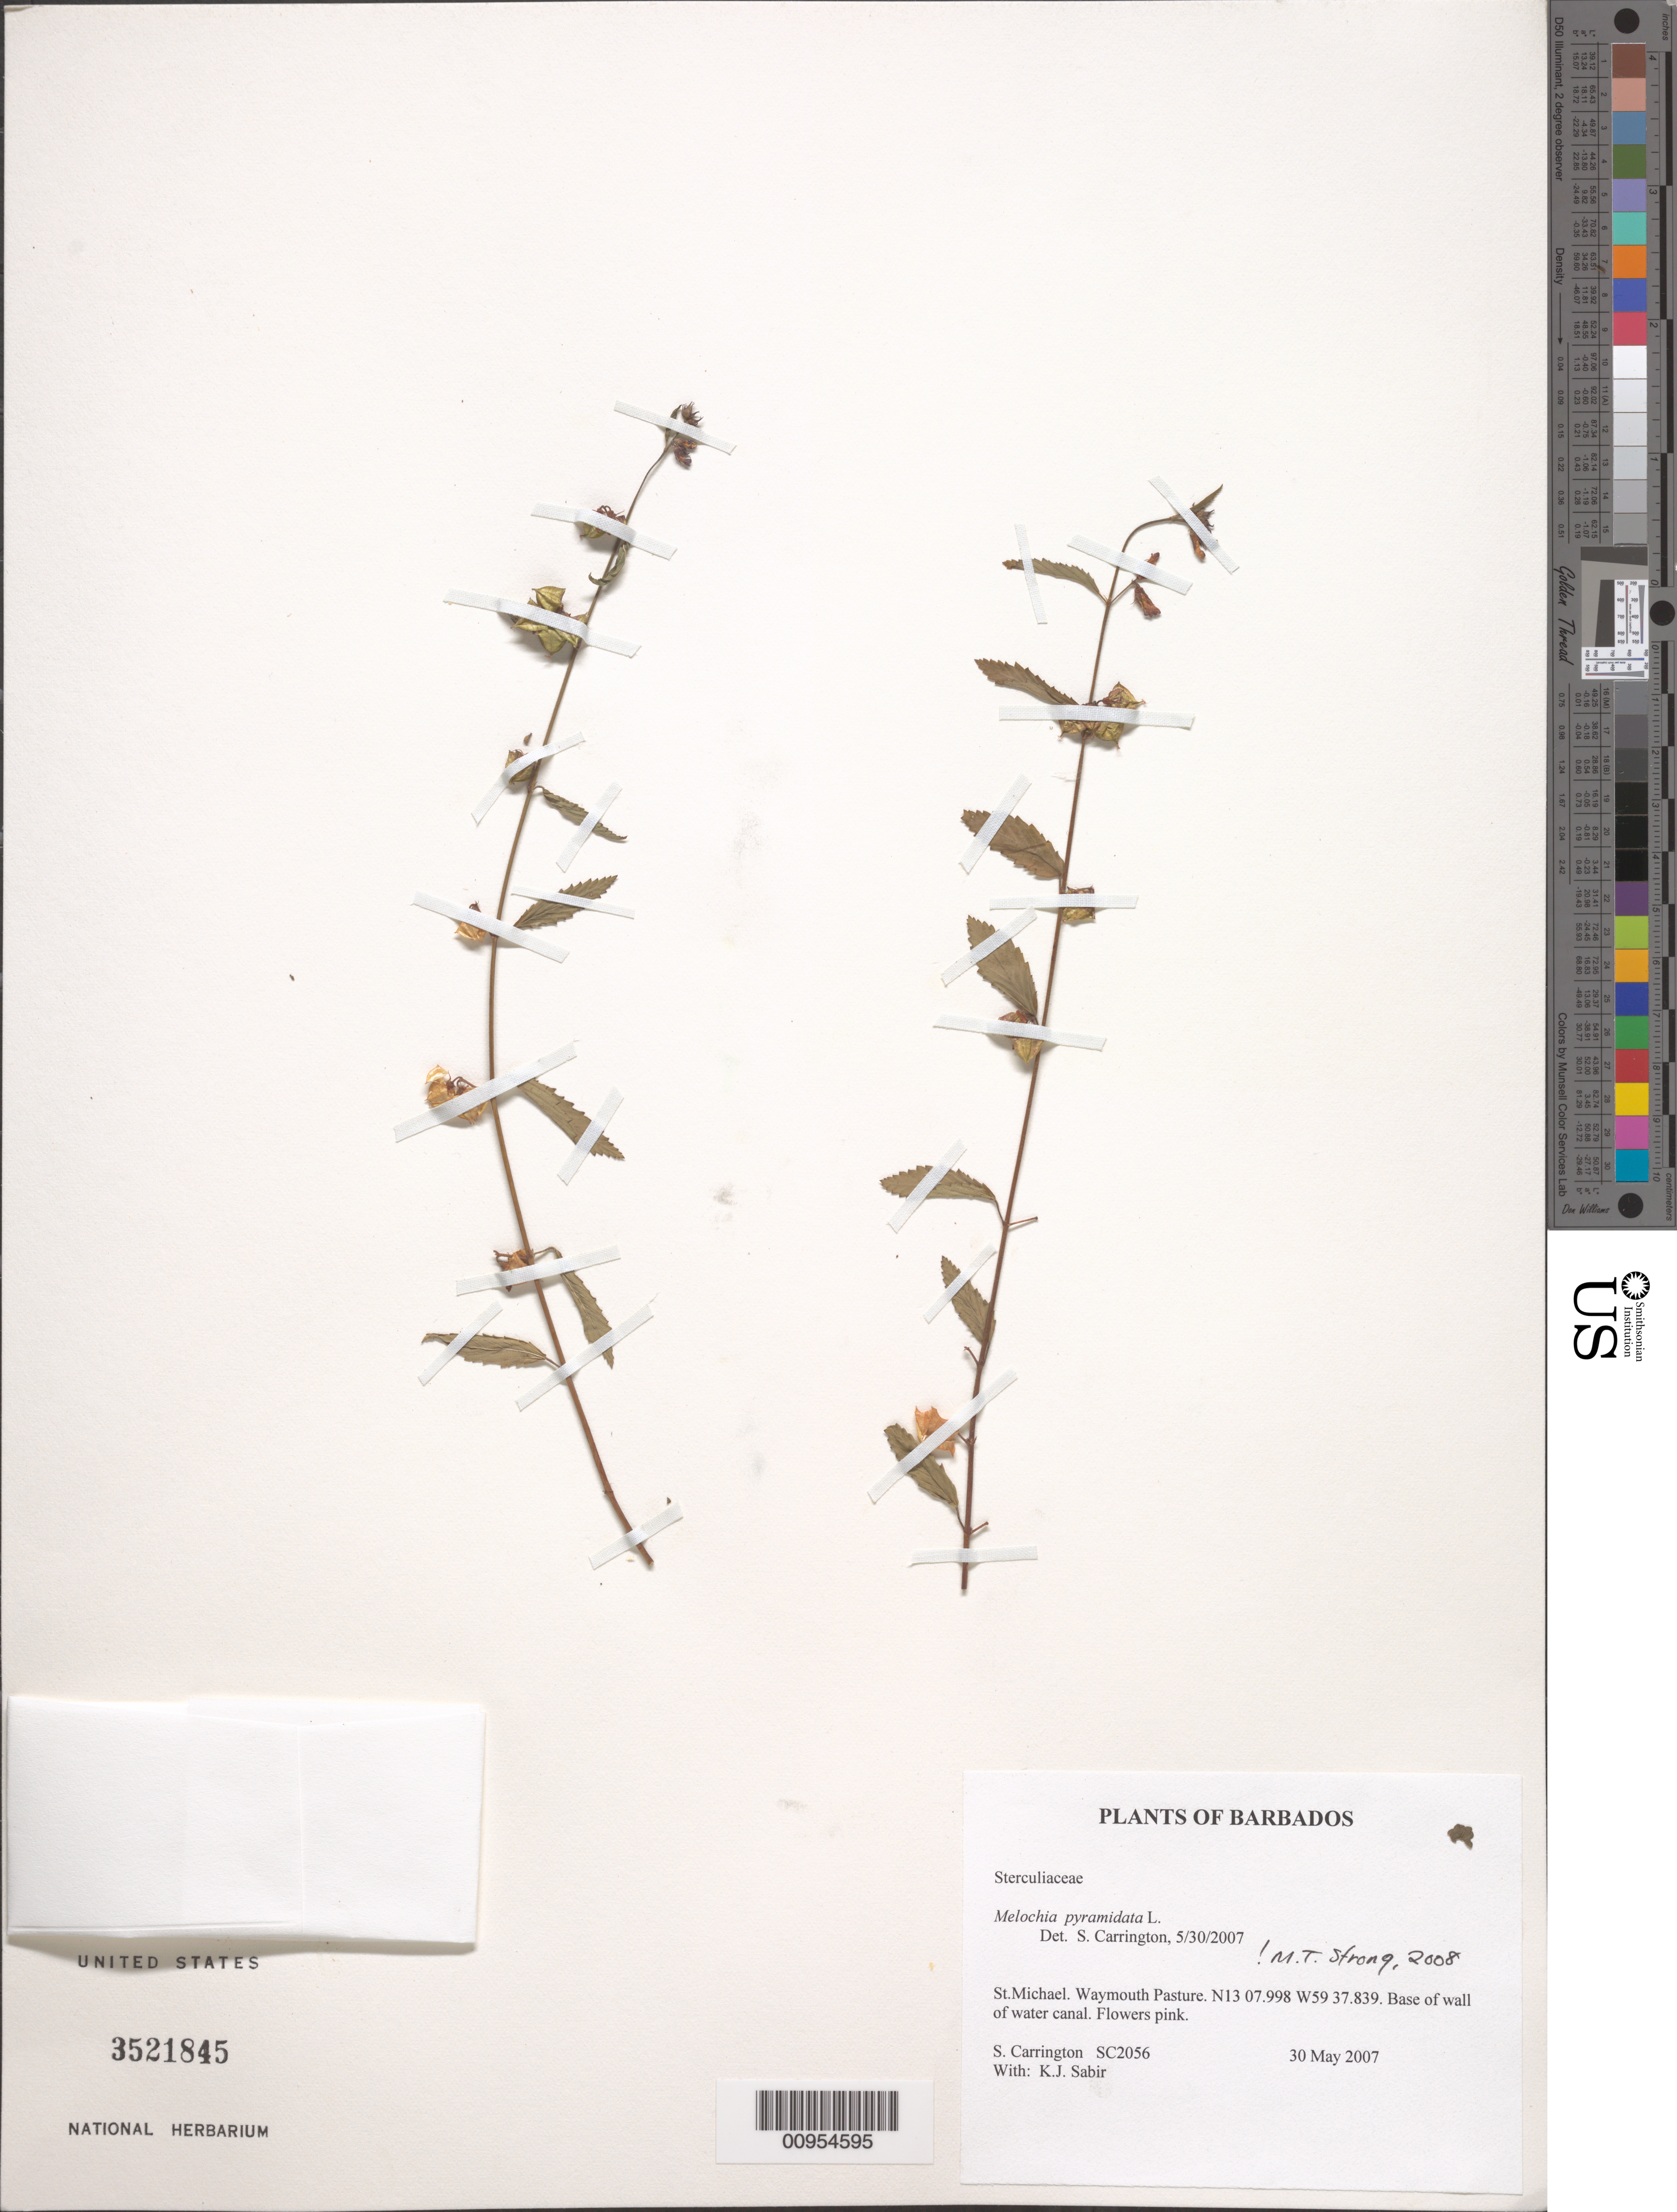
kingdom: Plantae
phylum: Tracheophyta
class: Magnoliopsida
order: Malvales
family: Malvaceae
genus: Melochia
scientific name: Melochia pyramidata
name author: L.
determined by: Strong, M. T., (US), Smithsonian Institution - National Museum of Natural History (UNITED STATES)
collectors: C. M. S. Carrington & K. Sabir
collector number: SC 2056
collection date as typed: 30 May 2007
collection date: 2007-05-30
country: Barbados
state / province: Saint Michael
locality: Waymouth Pasture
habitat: Base of wall of water canal.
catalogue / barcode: US 3521845